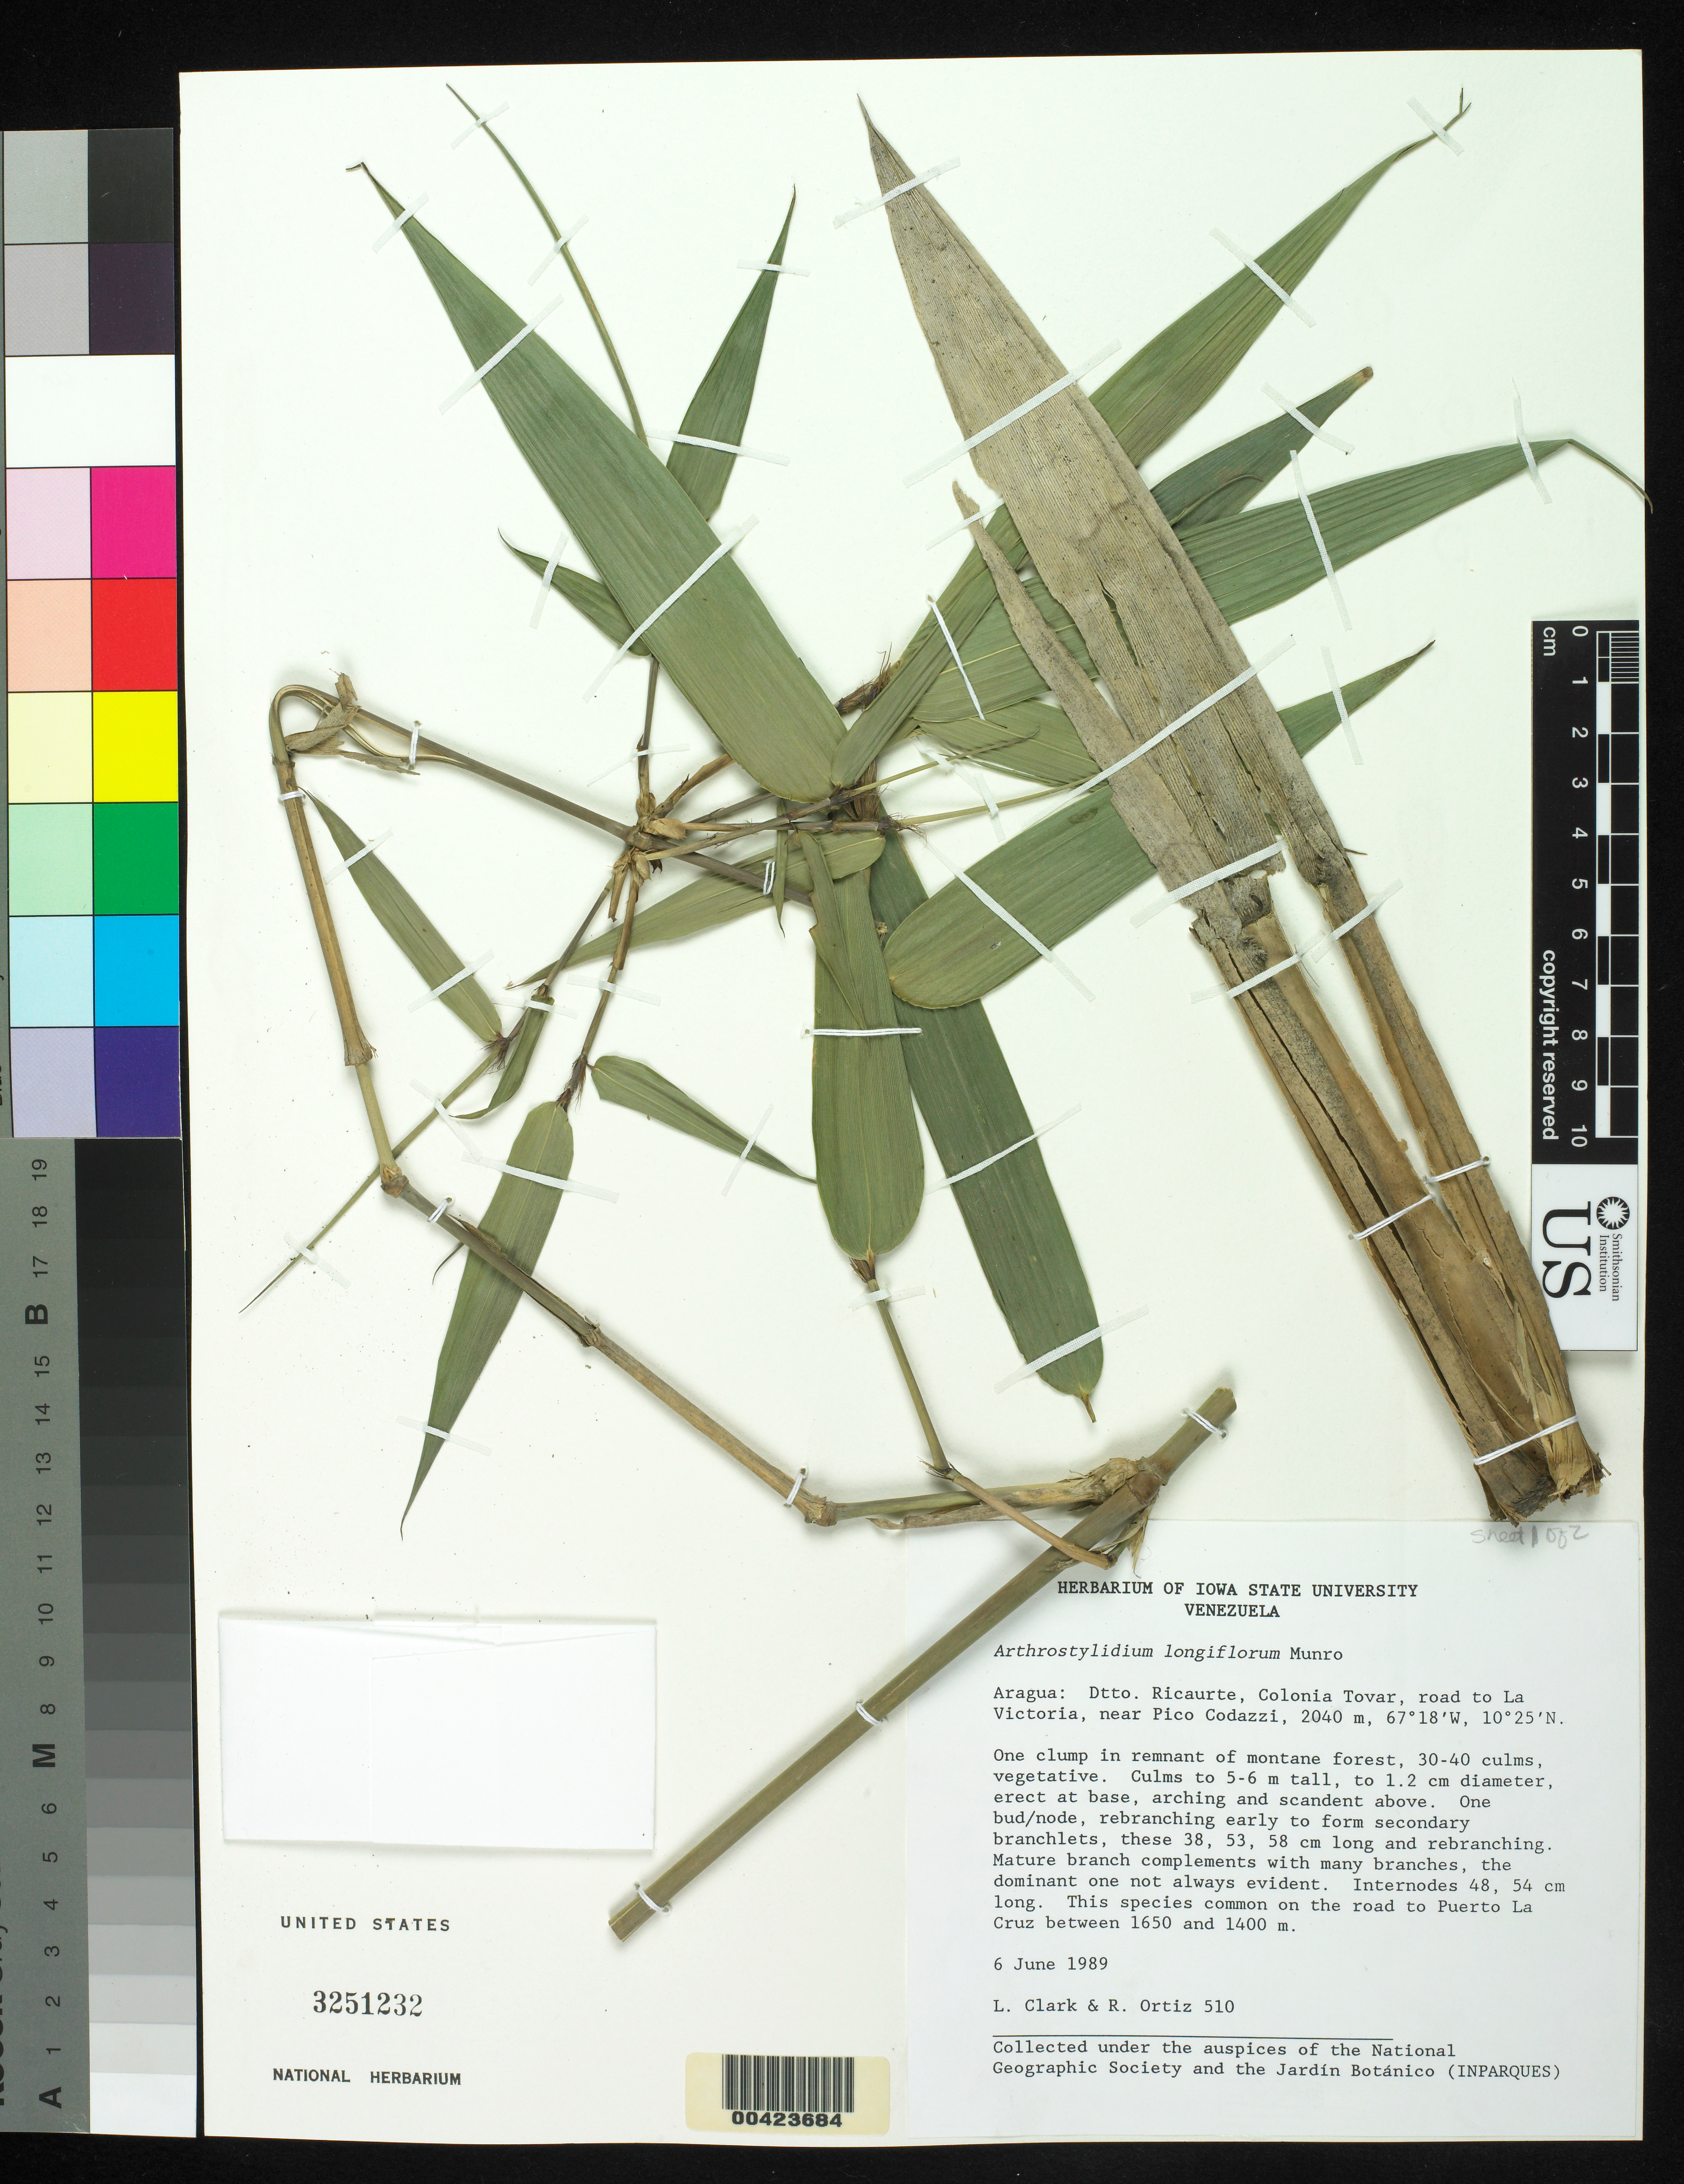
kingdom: Plantae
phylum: Tracheophyta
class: Liliopsida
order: Poales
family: Poaceae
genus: Arthrostylidium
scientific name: Arthrostylidium longiflorum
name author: Munro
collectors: L. G. Clark & R. del C. Ortiz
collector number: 510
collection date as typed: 06 Jun 1989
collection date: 1989-06-06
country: Venezuela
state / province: Aragua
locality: Pico codazzi, near; colonia tovar; rd to la victoria; dtto ricaurte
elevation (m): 2040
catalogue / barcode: US 3251232